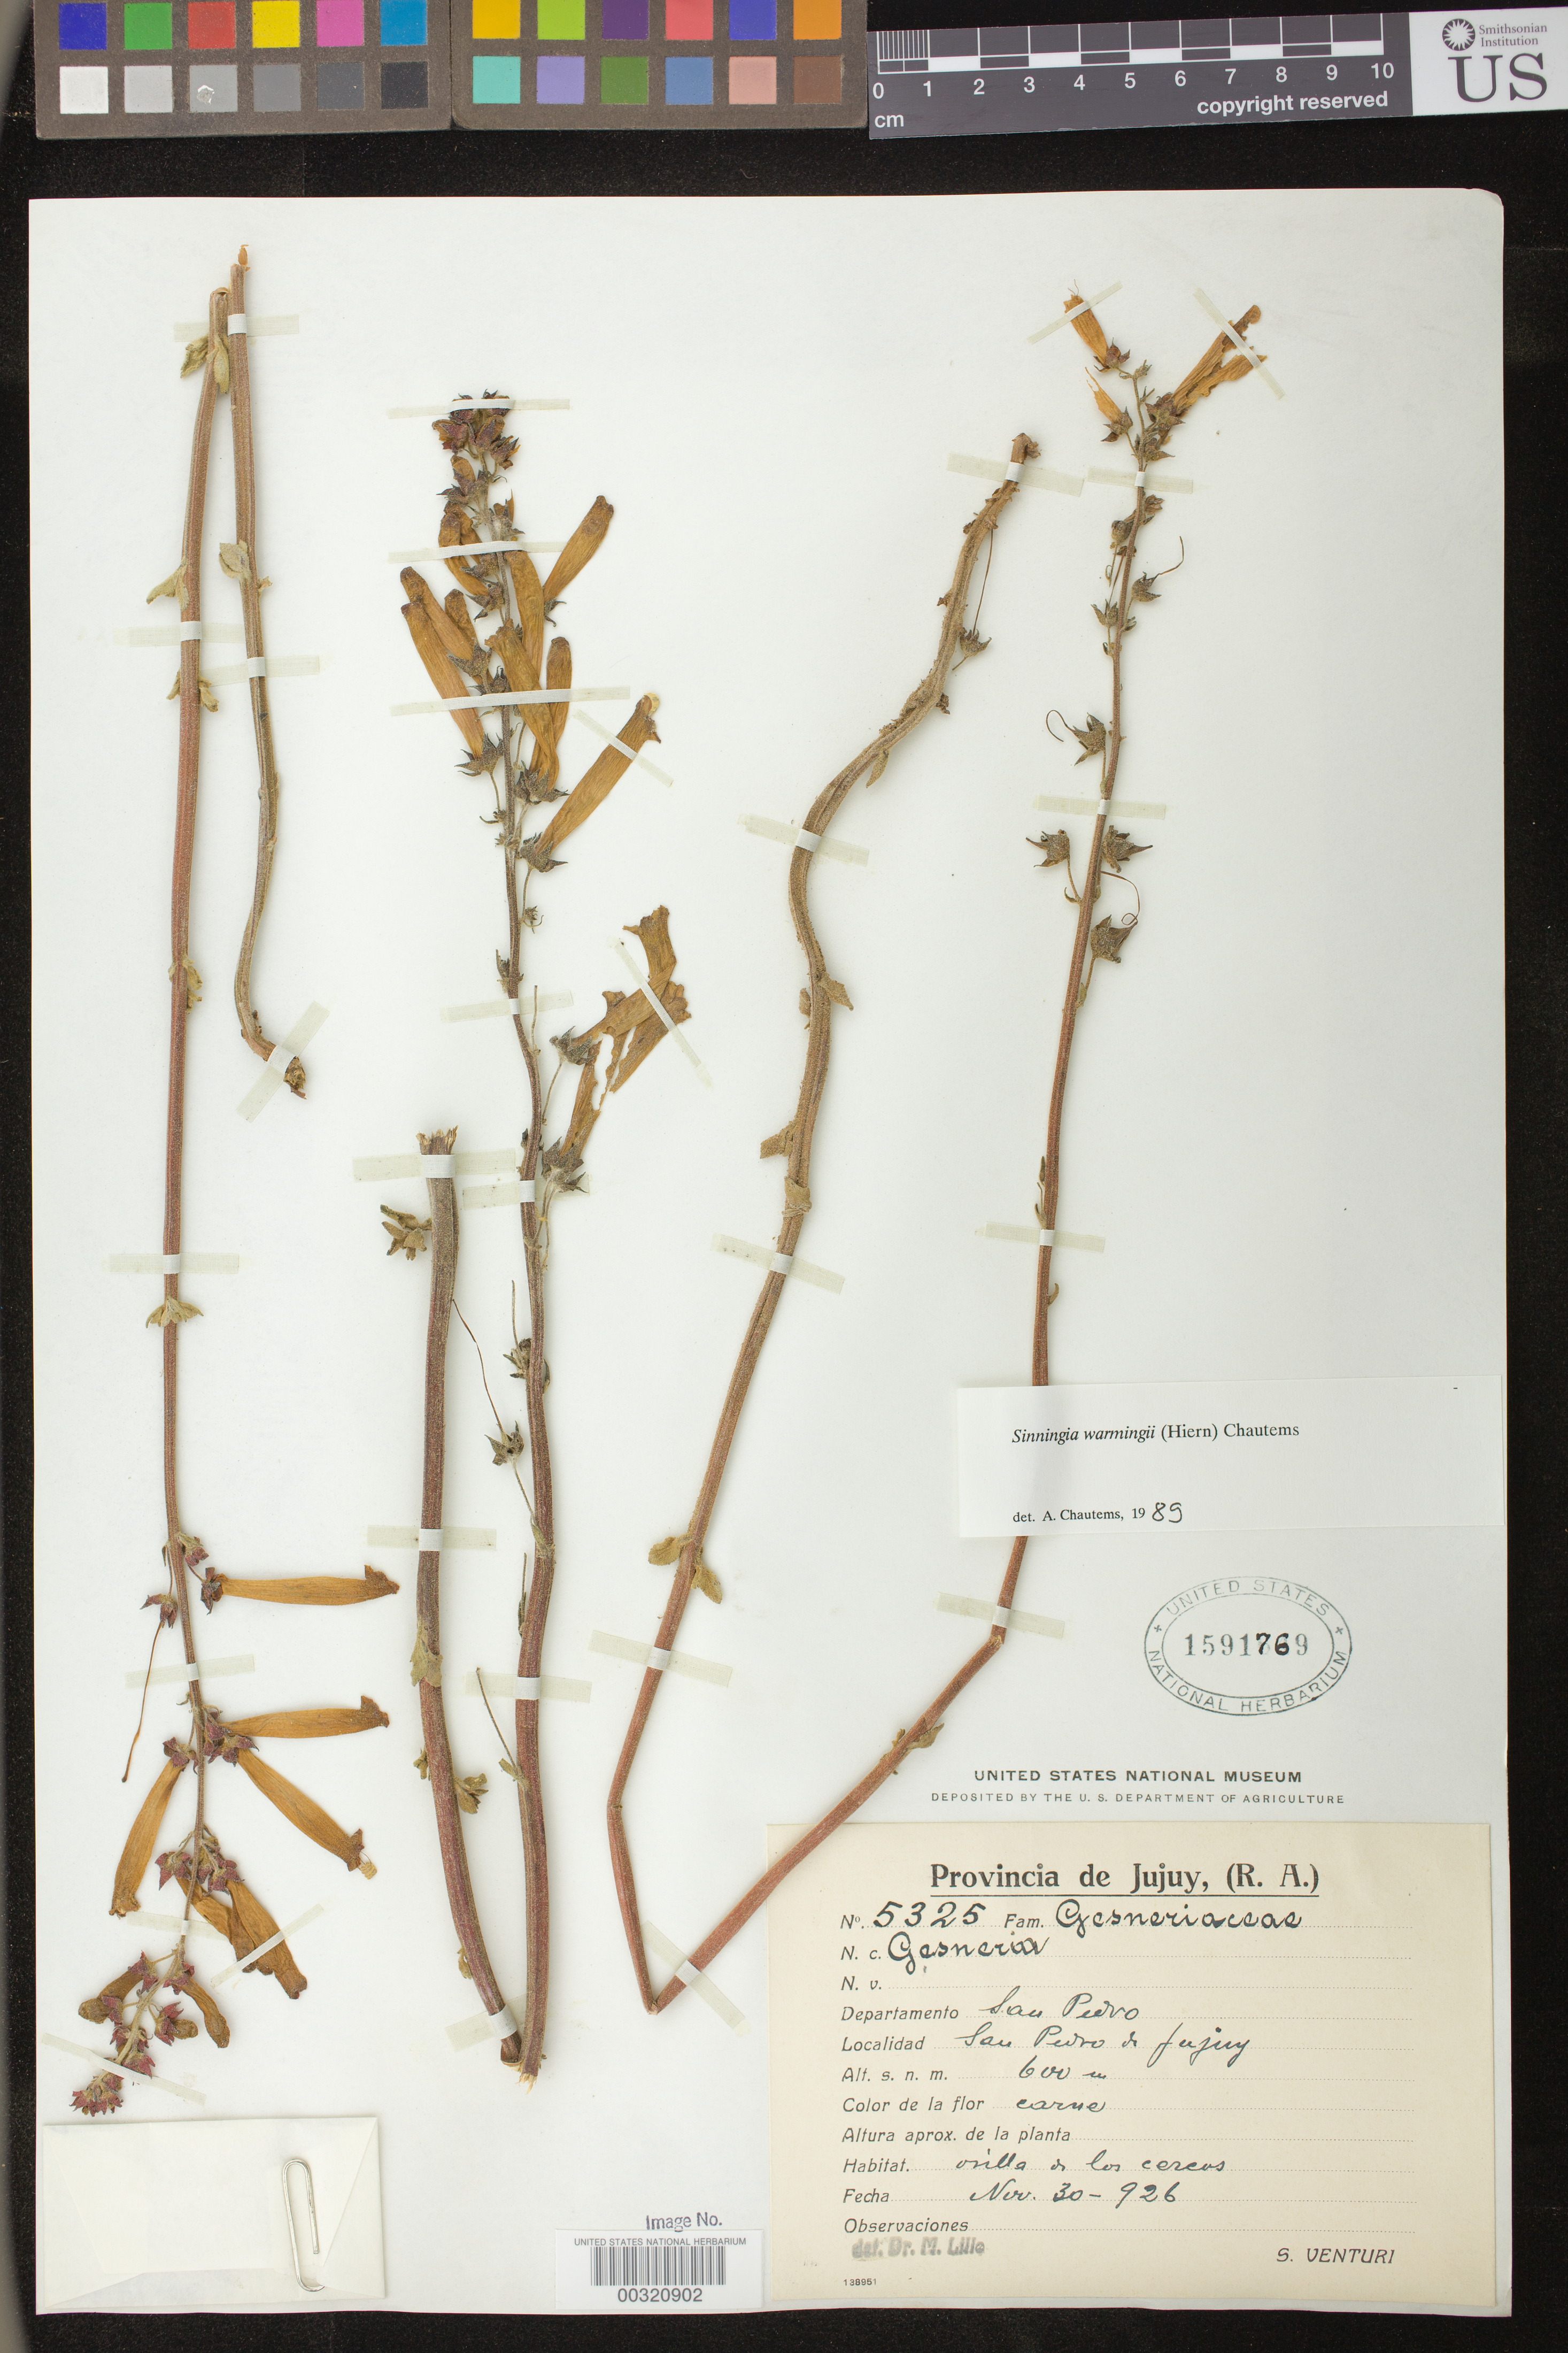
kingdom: Plantae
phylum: Tracheophyta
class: Magnoliopsida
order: Lamiales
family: Gesneriaceae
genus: Sinningia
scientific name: Sinningia warmingii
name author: (Hiern) Chautems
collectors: S. Venturi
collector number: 5325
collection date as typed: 30 Nov 1926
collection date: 1926-11-30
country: Argentina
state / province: Jujuy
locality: Dept. San Pedro, San Pedro de Jujuy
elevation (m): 600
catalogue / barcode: US 1591769